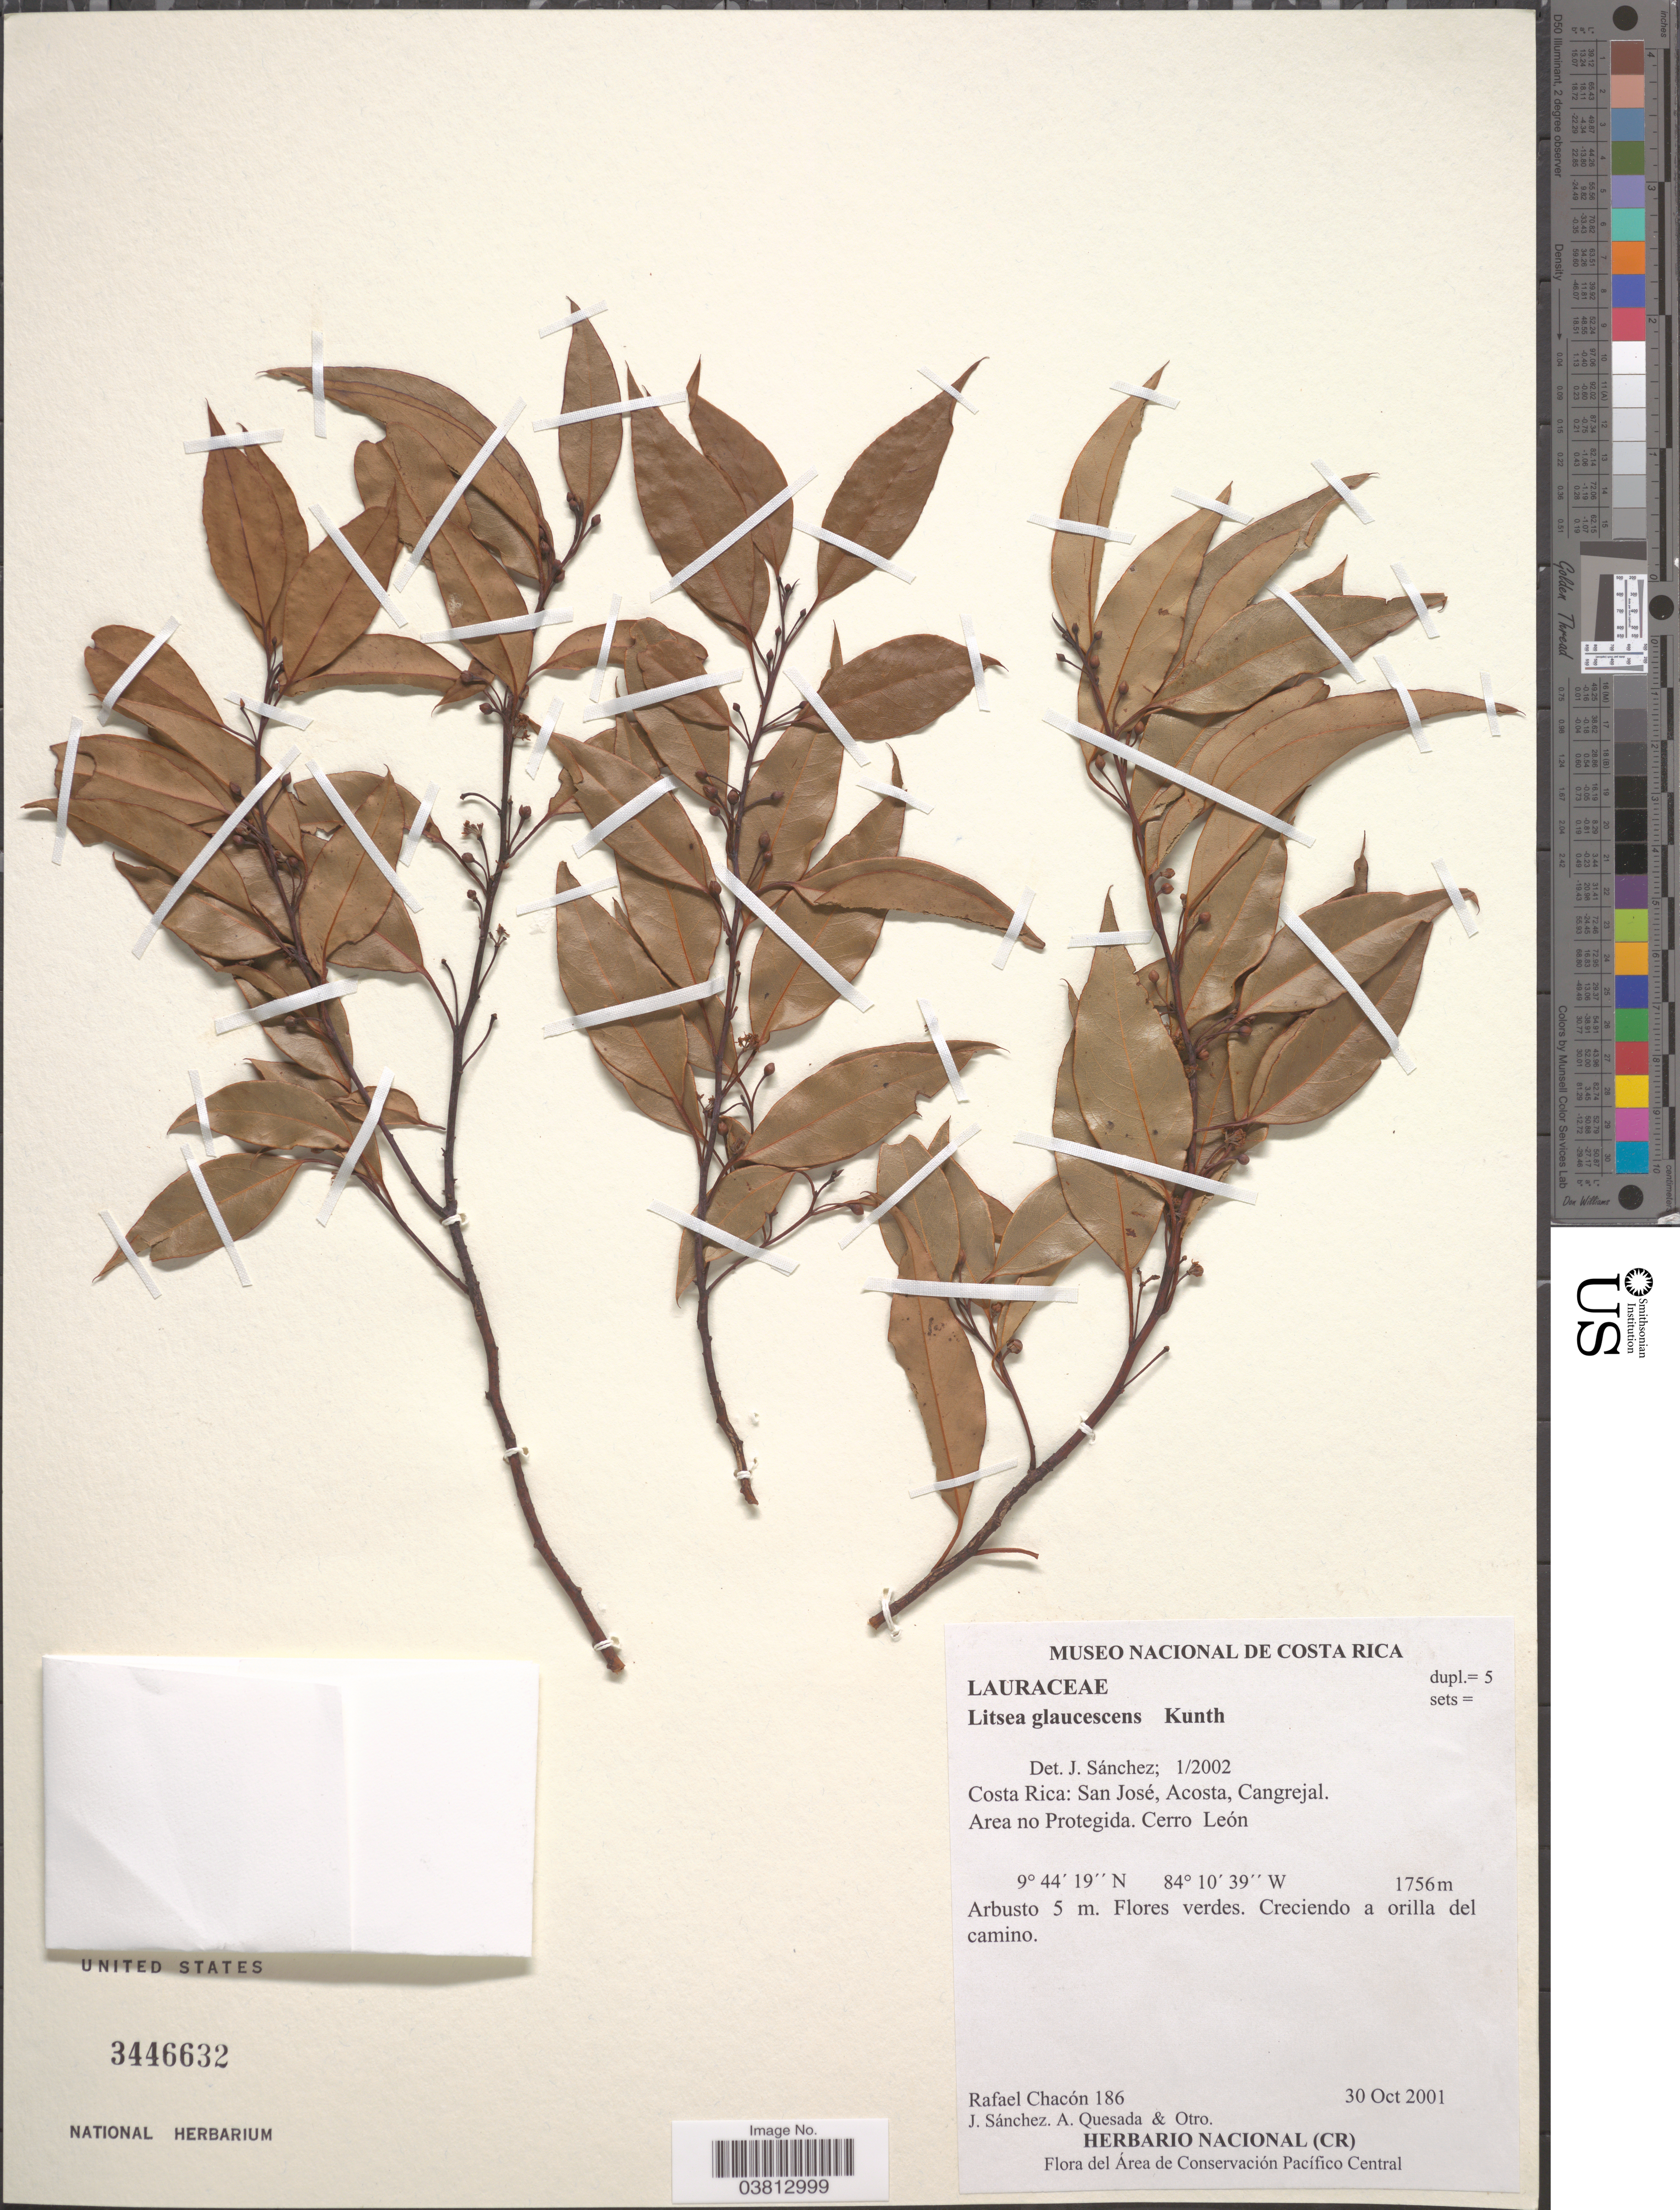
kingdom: Plantae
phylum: Tracheophyta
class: Magnoliopsida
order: Laurales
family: Lauraceae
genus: Litsea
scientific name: Litsea glaucescens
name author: Kunth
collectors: R. Chacón, J. Sánchez, A. Quesada & et al.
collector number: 186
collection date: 2001-10-30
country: Costa Rica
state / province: San José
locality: Acosta, Cangrejal. Area no Protegida. Cerro León.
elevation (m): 1756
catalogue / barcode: US 3446632